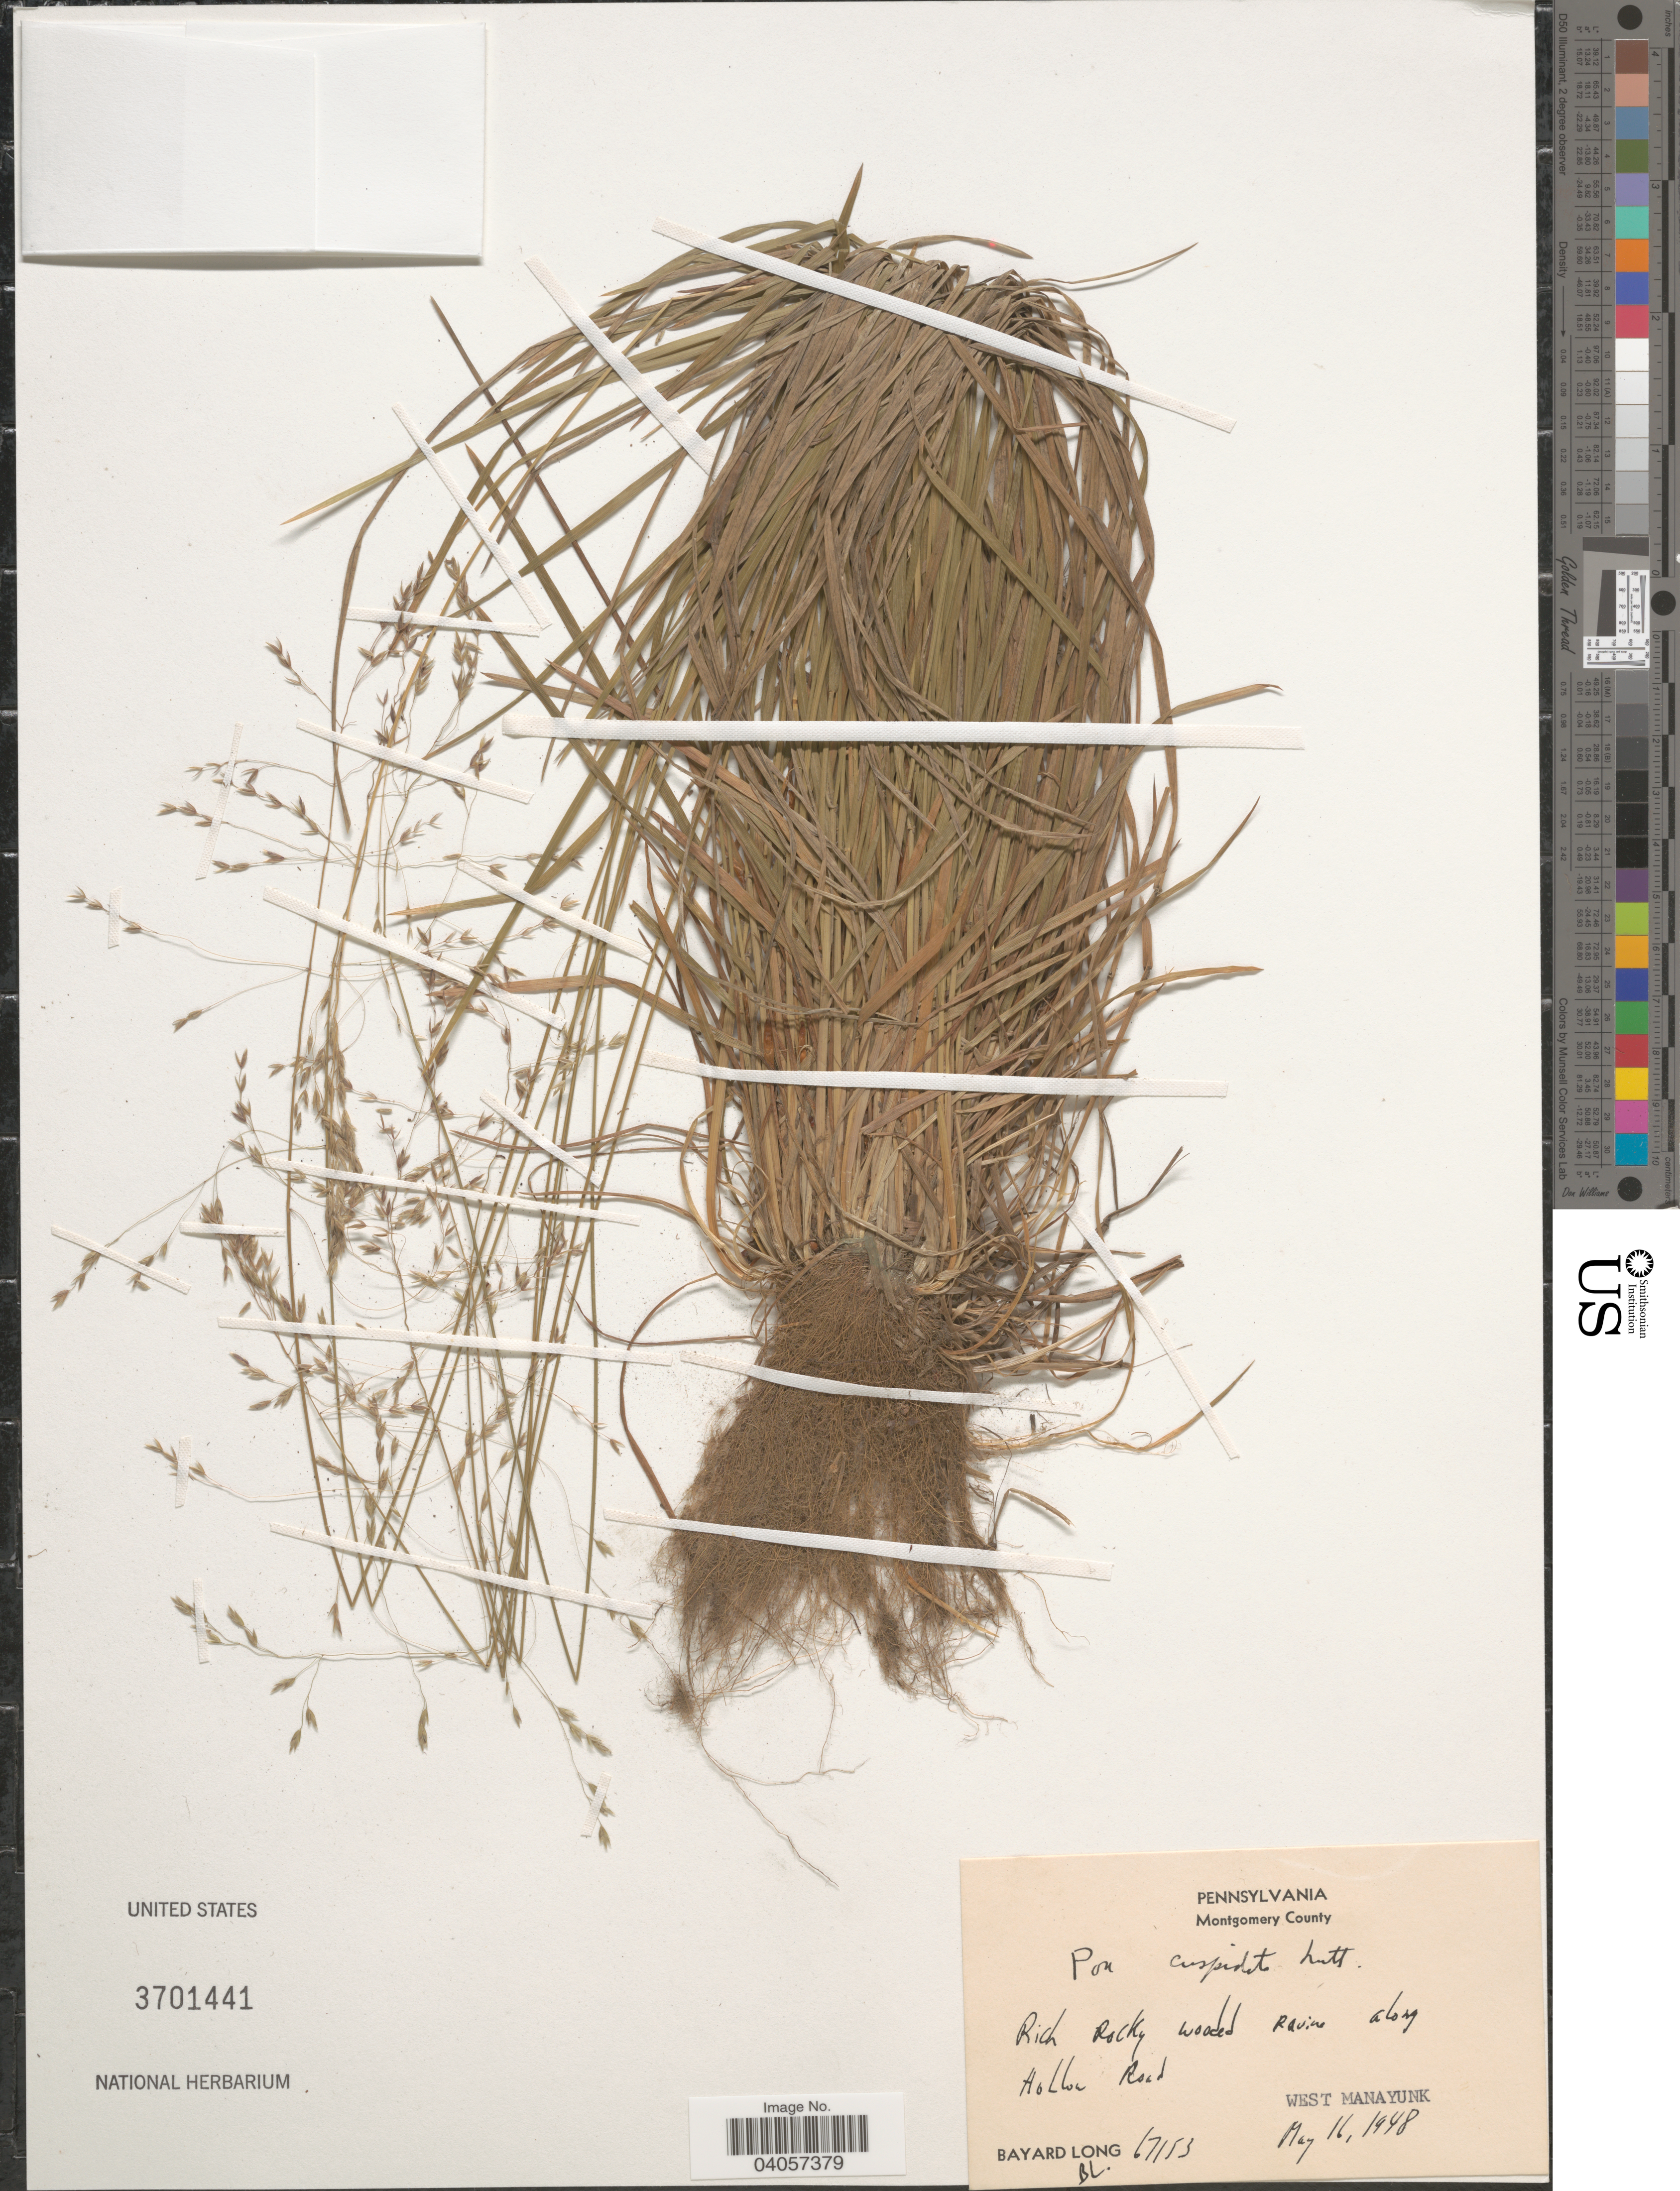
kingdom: Plantae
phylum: Tracheophyta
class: Liliopsida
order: Poales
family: Poaceae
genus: Poa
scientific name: Poa cuspidata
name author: Nutt.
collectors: B. Long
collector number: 67153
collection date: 1948-05-16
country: United States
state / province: Pennsylvania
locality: Montgomery County. Rich Rocky wooded ravine along Hollow Road. West Manayunk.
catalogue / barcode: US 3701441